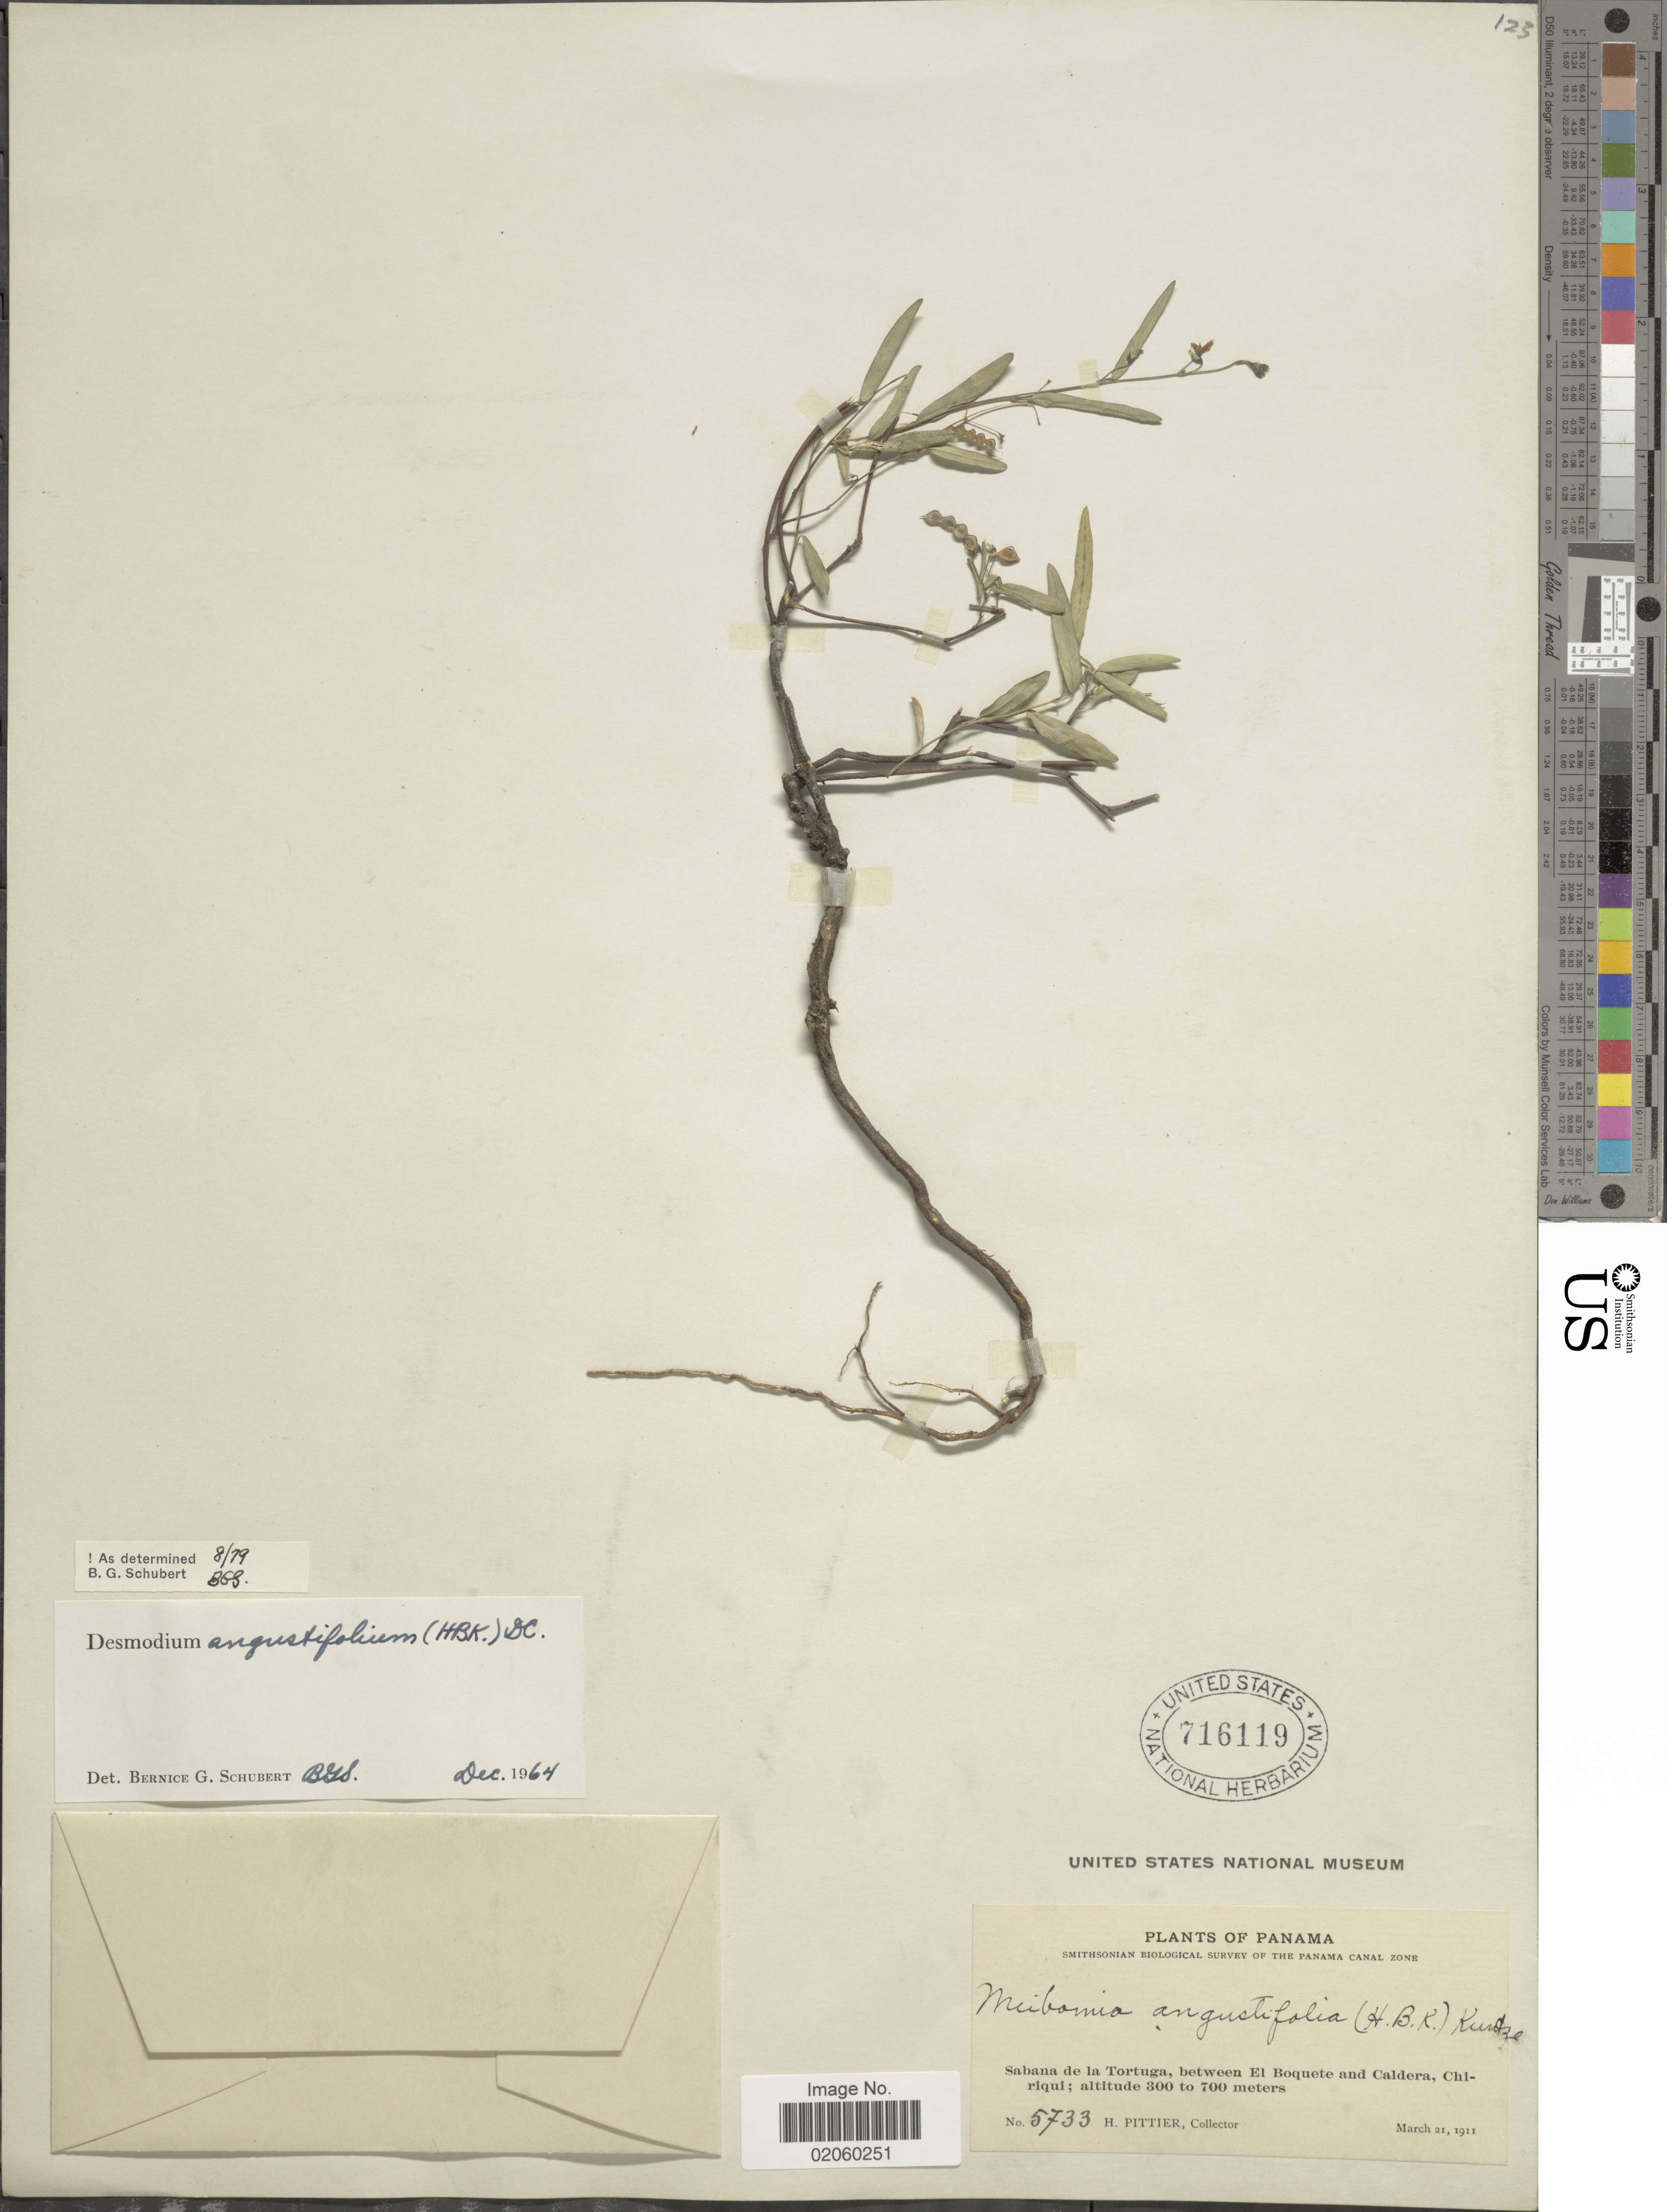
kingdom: Plantae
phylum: Tracheophyta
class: Magnoliopsida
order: Fabales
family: Fabaceae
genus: Desmodium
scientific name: Desmodium angustifolium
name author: (Kunth) DC.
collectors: H. F. Pittier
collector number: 5733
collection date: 1911-03-21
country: Panama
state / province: Chiriqui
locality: Sabana de La Tortuga, between El Boquete and Caldera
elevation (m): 300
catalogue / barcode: US 716119